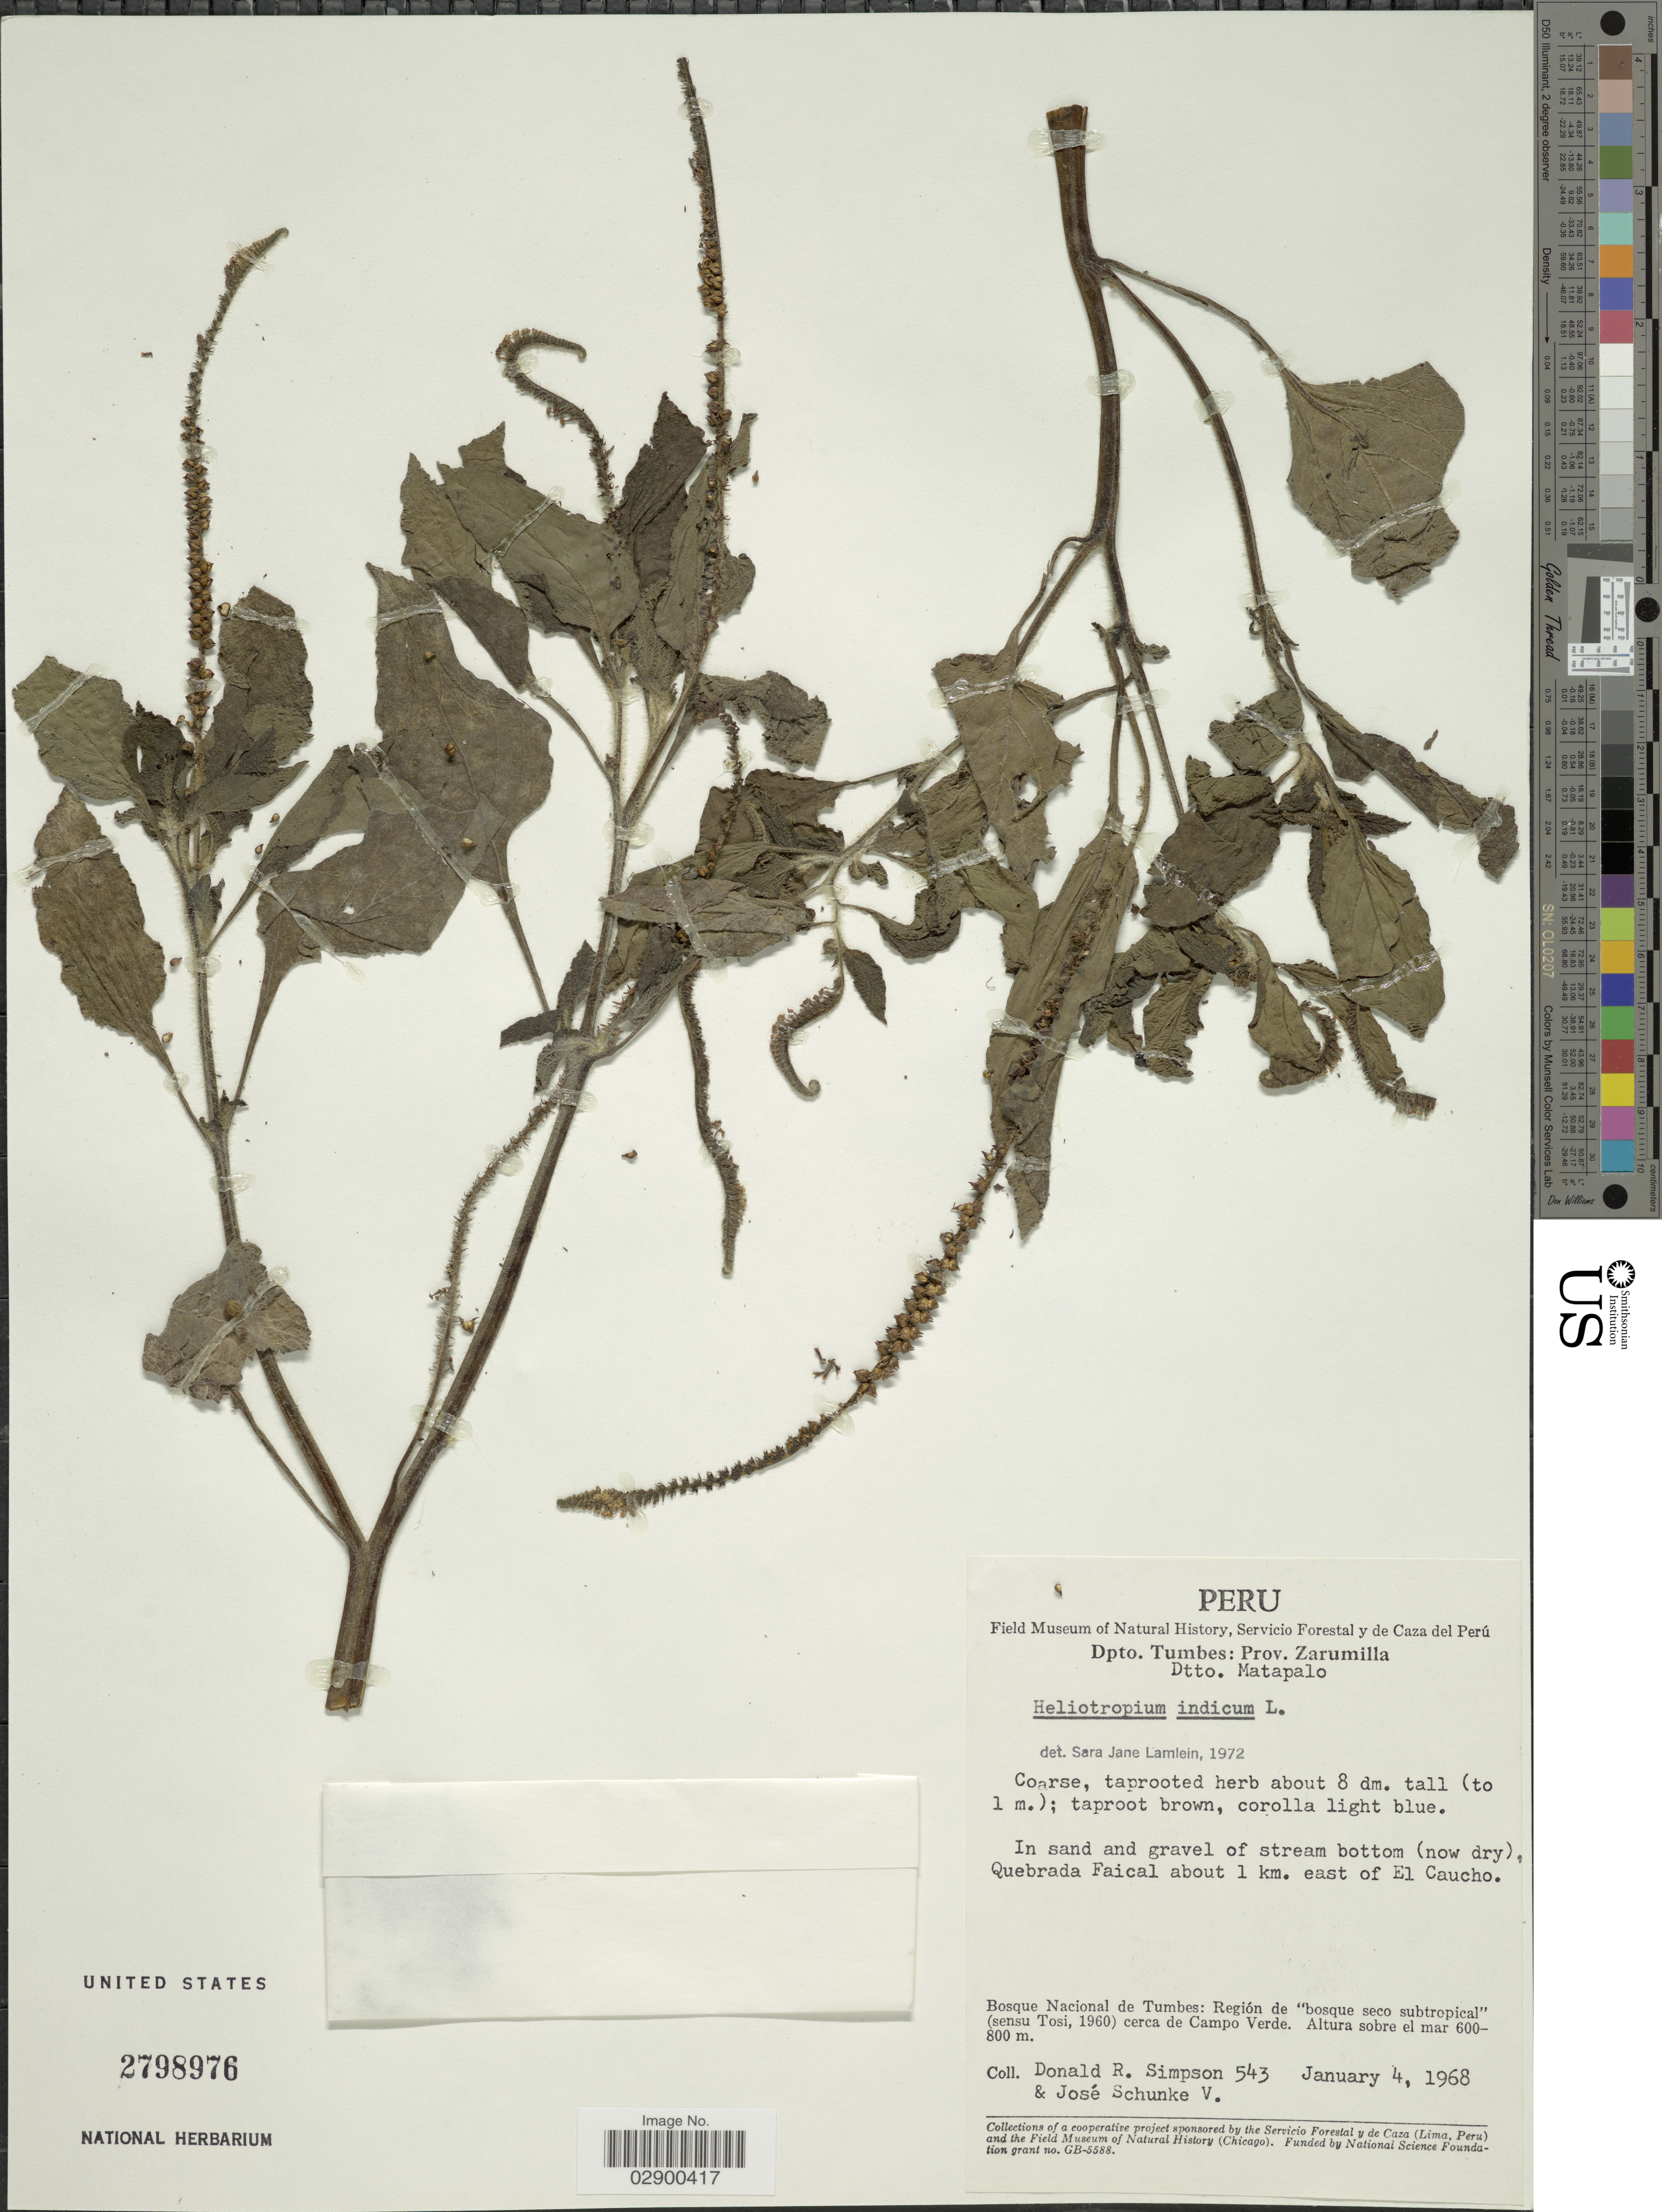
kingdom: Plantae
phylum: Tracheophyta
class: Magnoliopsida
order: Boraginales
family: Heliotropiaceae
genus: Heliotropium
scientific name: Heliotropium indicum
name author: L.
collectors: D. R. Simpson & J. Schunke Vigo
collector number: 543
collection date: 1968-01-04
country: Peru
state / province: Tumbes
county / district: Zarumilla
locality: Dpto. Tumbes, Prov. Zarumilla, Dtto. Matapalo, In sand and gravel of stream bottom (now dry), Quebrada Faical about 1 km. east of El Caucho, Bosque Nacional de Tumbes, Región de "bosque seco subtropical"(sensu Tosi, 1960) cerca de Campo Verde.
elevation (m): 600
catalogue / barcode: US 2798976